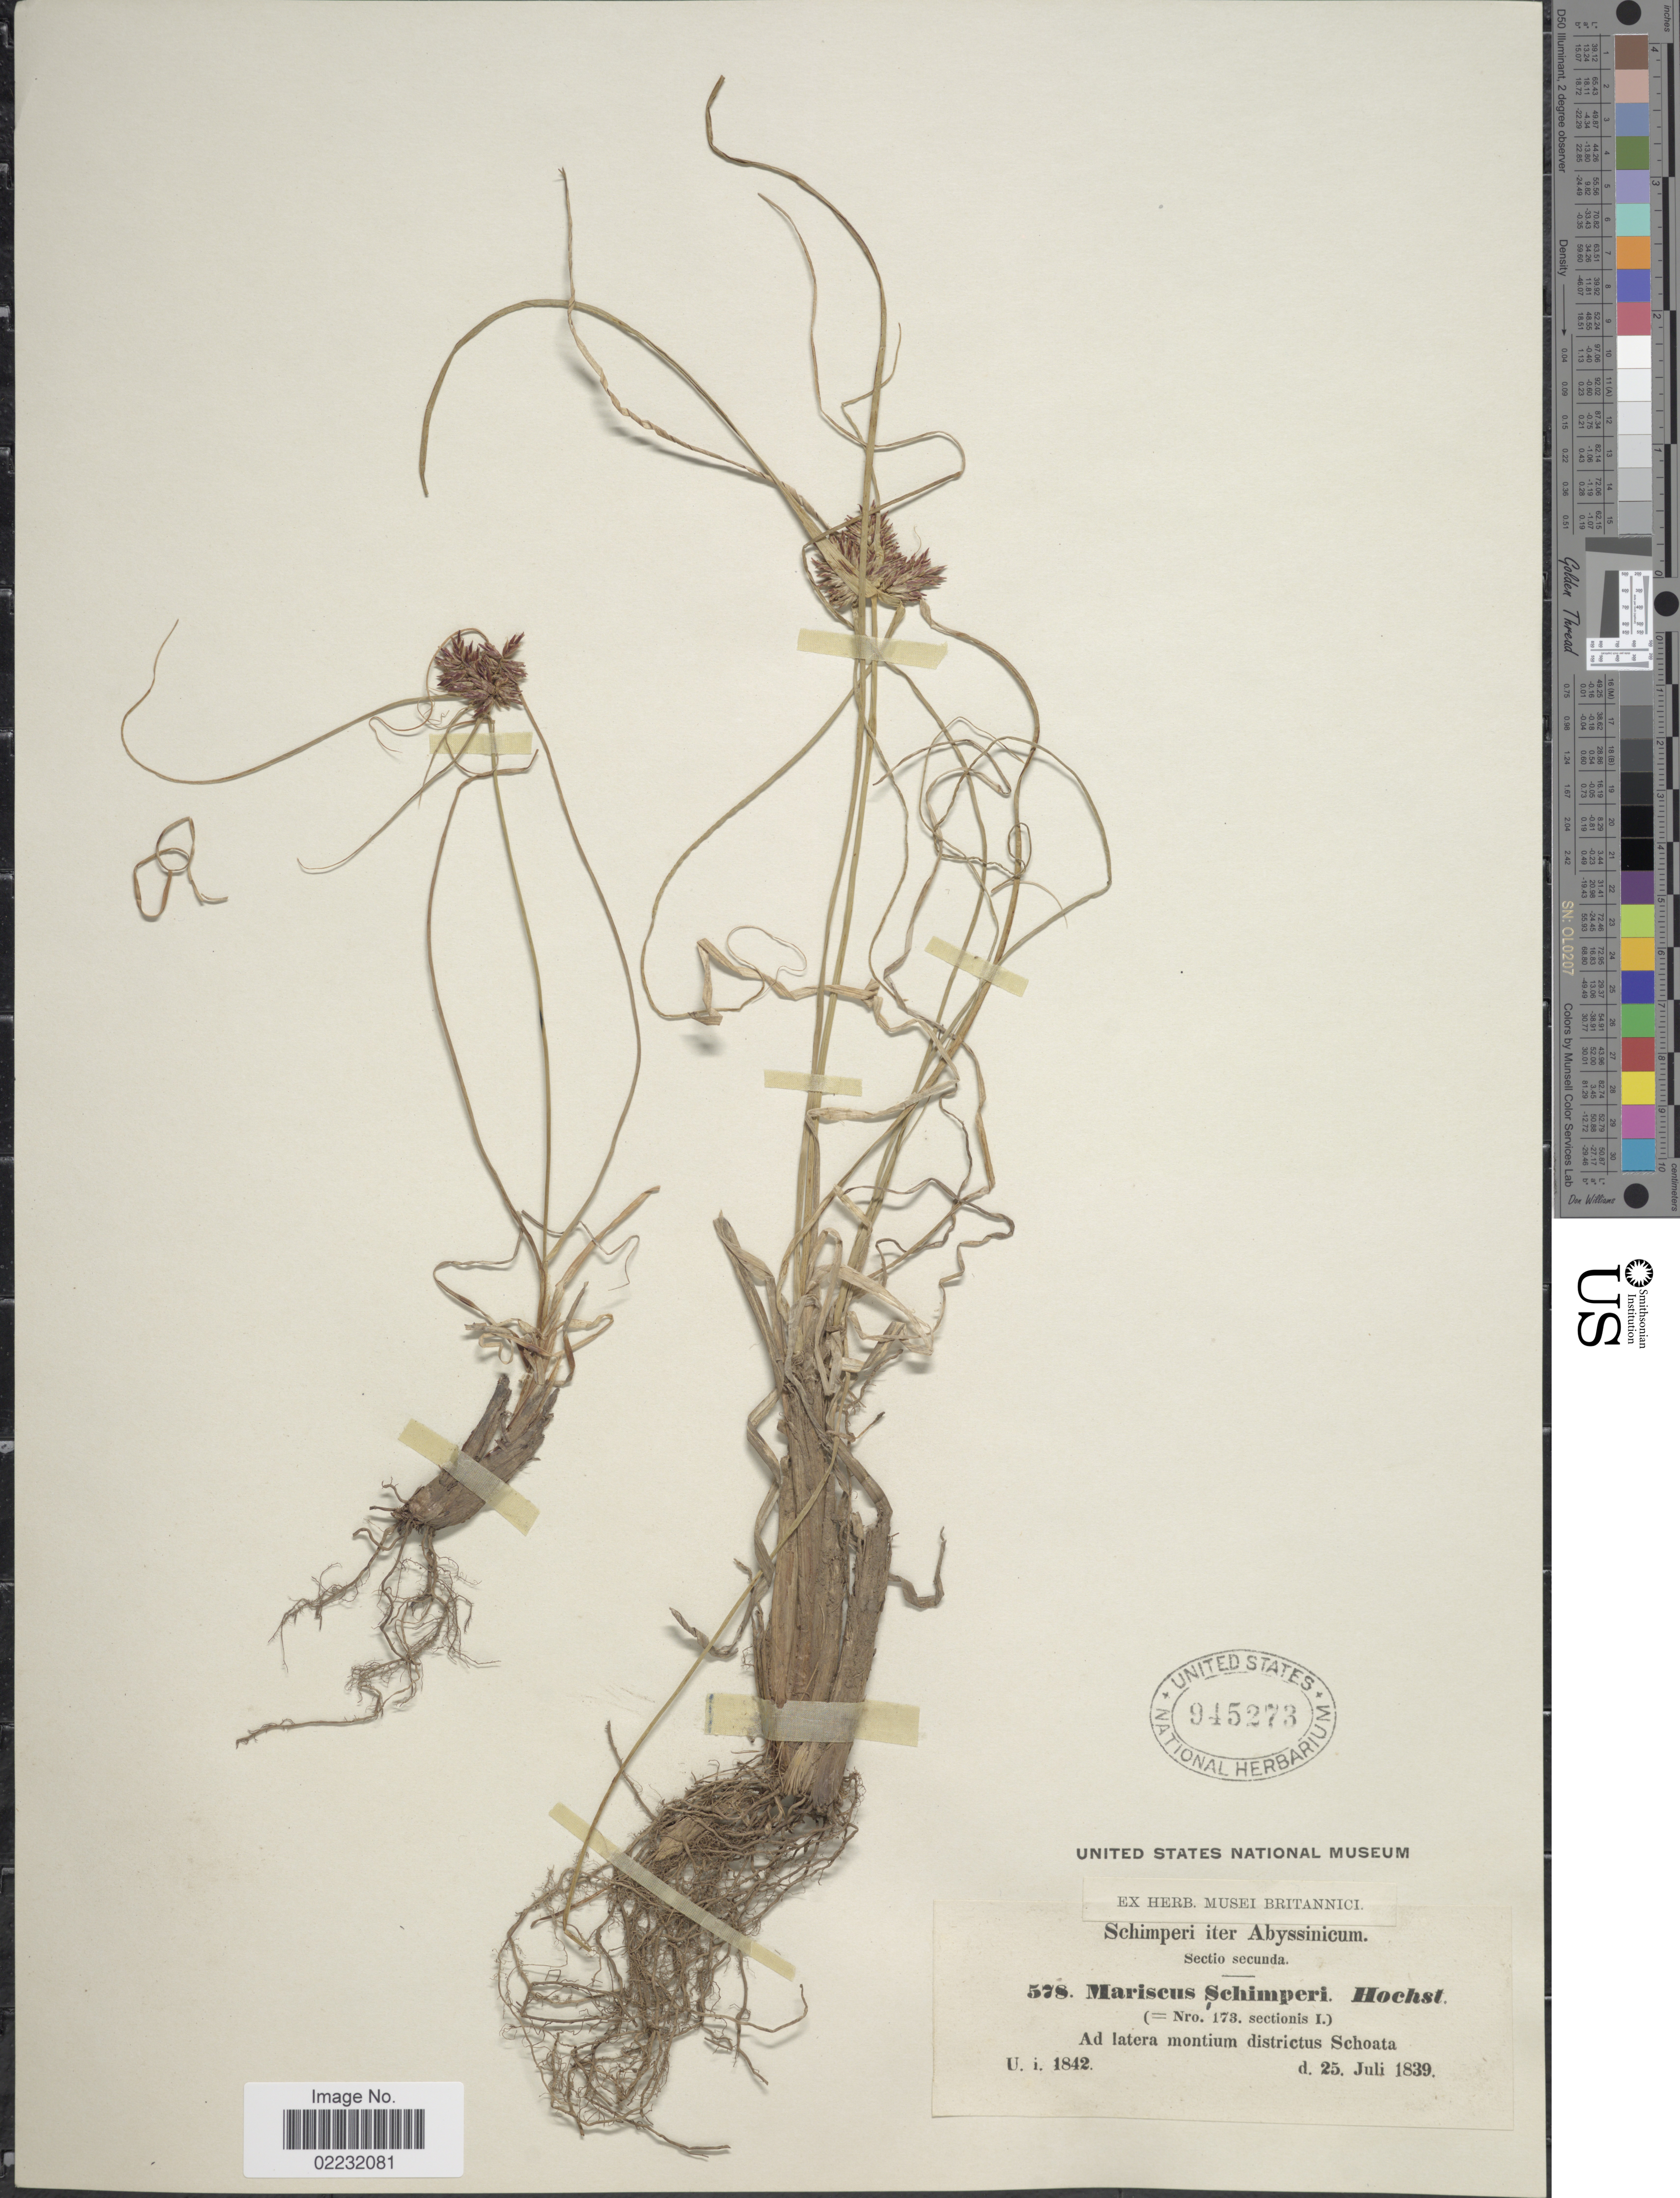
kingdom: Plantae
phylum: Tracheophyta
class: Liliopsida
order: Poales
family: Cyperaceae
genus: Mariscus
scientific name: Mariscus schimperi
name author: Hochst. ex A. Rich.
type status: Isosyntype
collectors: -. Schimper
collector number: II 578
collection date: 1839-07-25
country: Eritrea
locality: Ad latera montium districtus Schoata, Abyssinicum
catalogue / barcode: US 945273